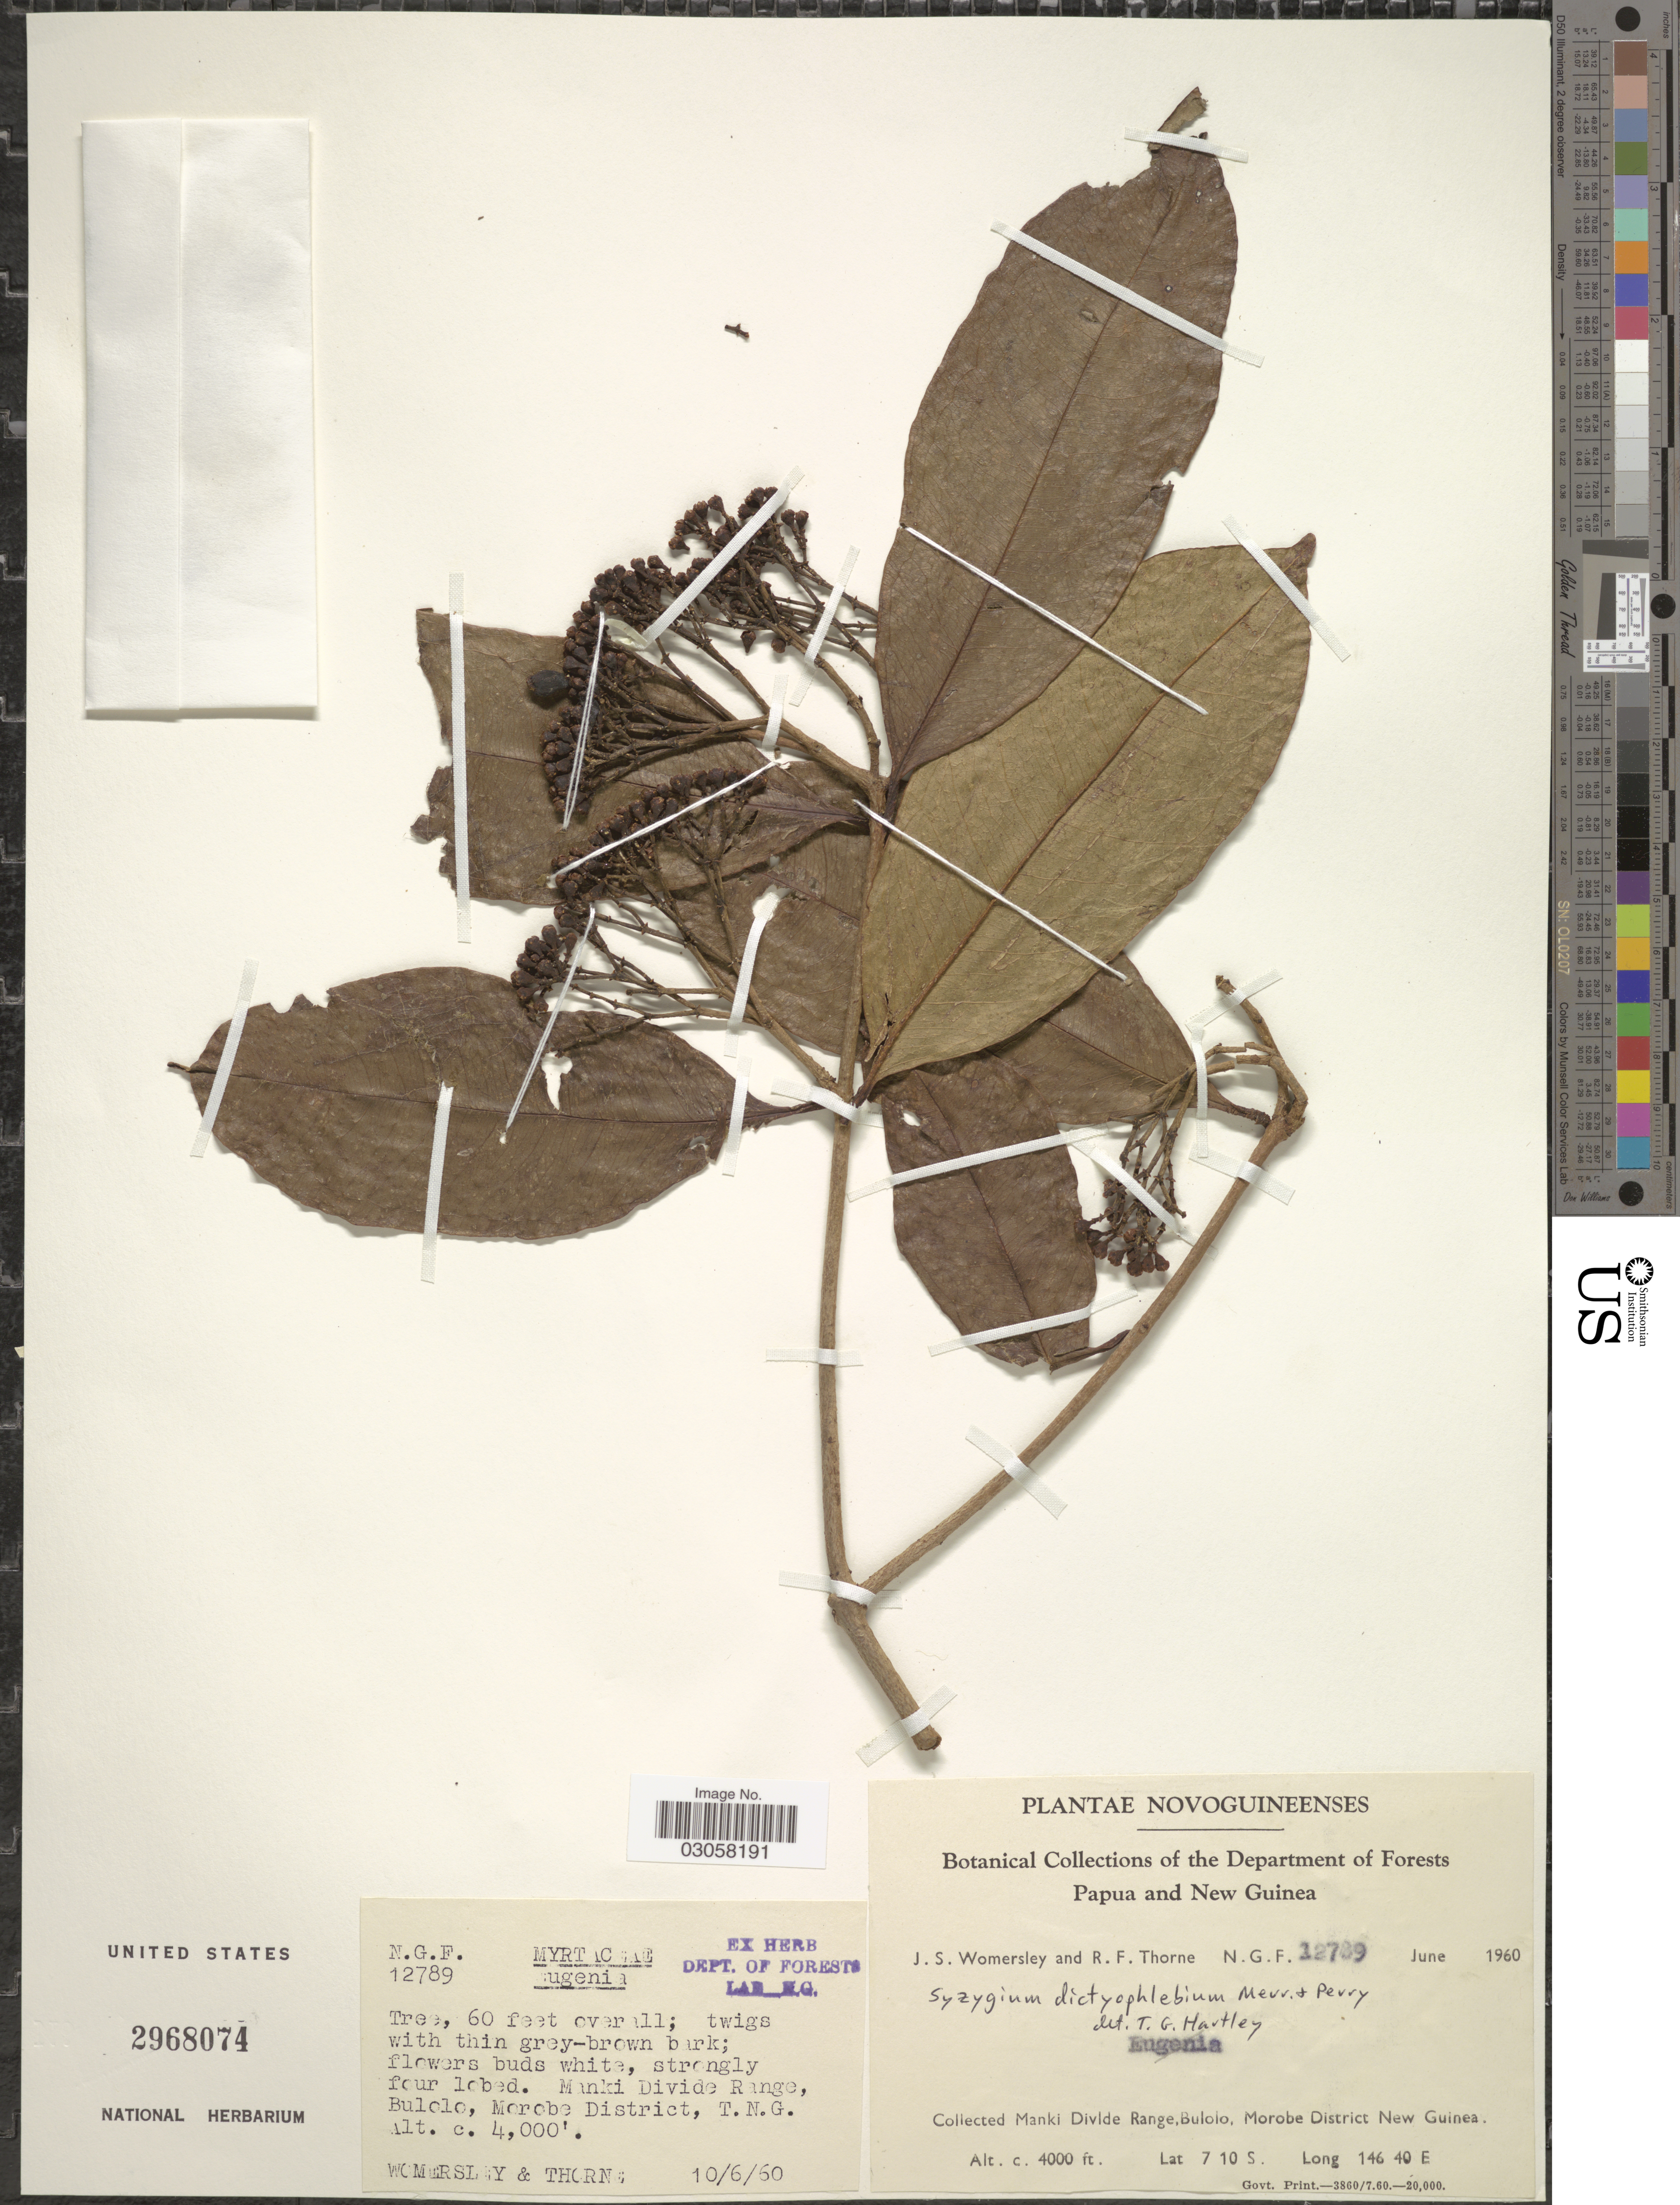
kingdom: Plantae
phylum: Tracheophyta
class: Magnoliopsida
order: Myrtales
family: Myrtaceae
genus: Syzygium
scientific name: Syzygium dictyophlebium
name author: Merr. & L.M. Perry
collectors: J. S. Womersley & R. Thorne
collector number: N.G.F. 12789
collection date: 1960-06-10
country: Papua New Guinea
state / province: Morobe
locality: Papua and New Guinea. Manki Divlde Range, Bulolo, Morobe District New Guinea. T. N. G.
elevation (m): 1219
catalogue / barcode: US 2968074